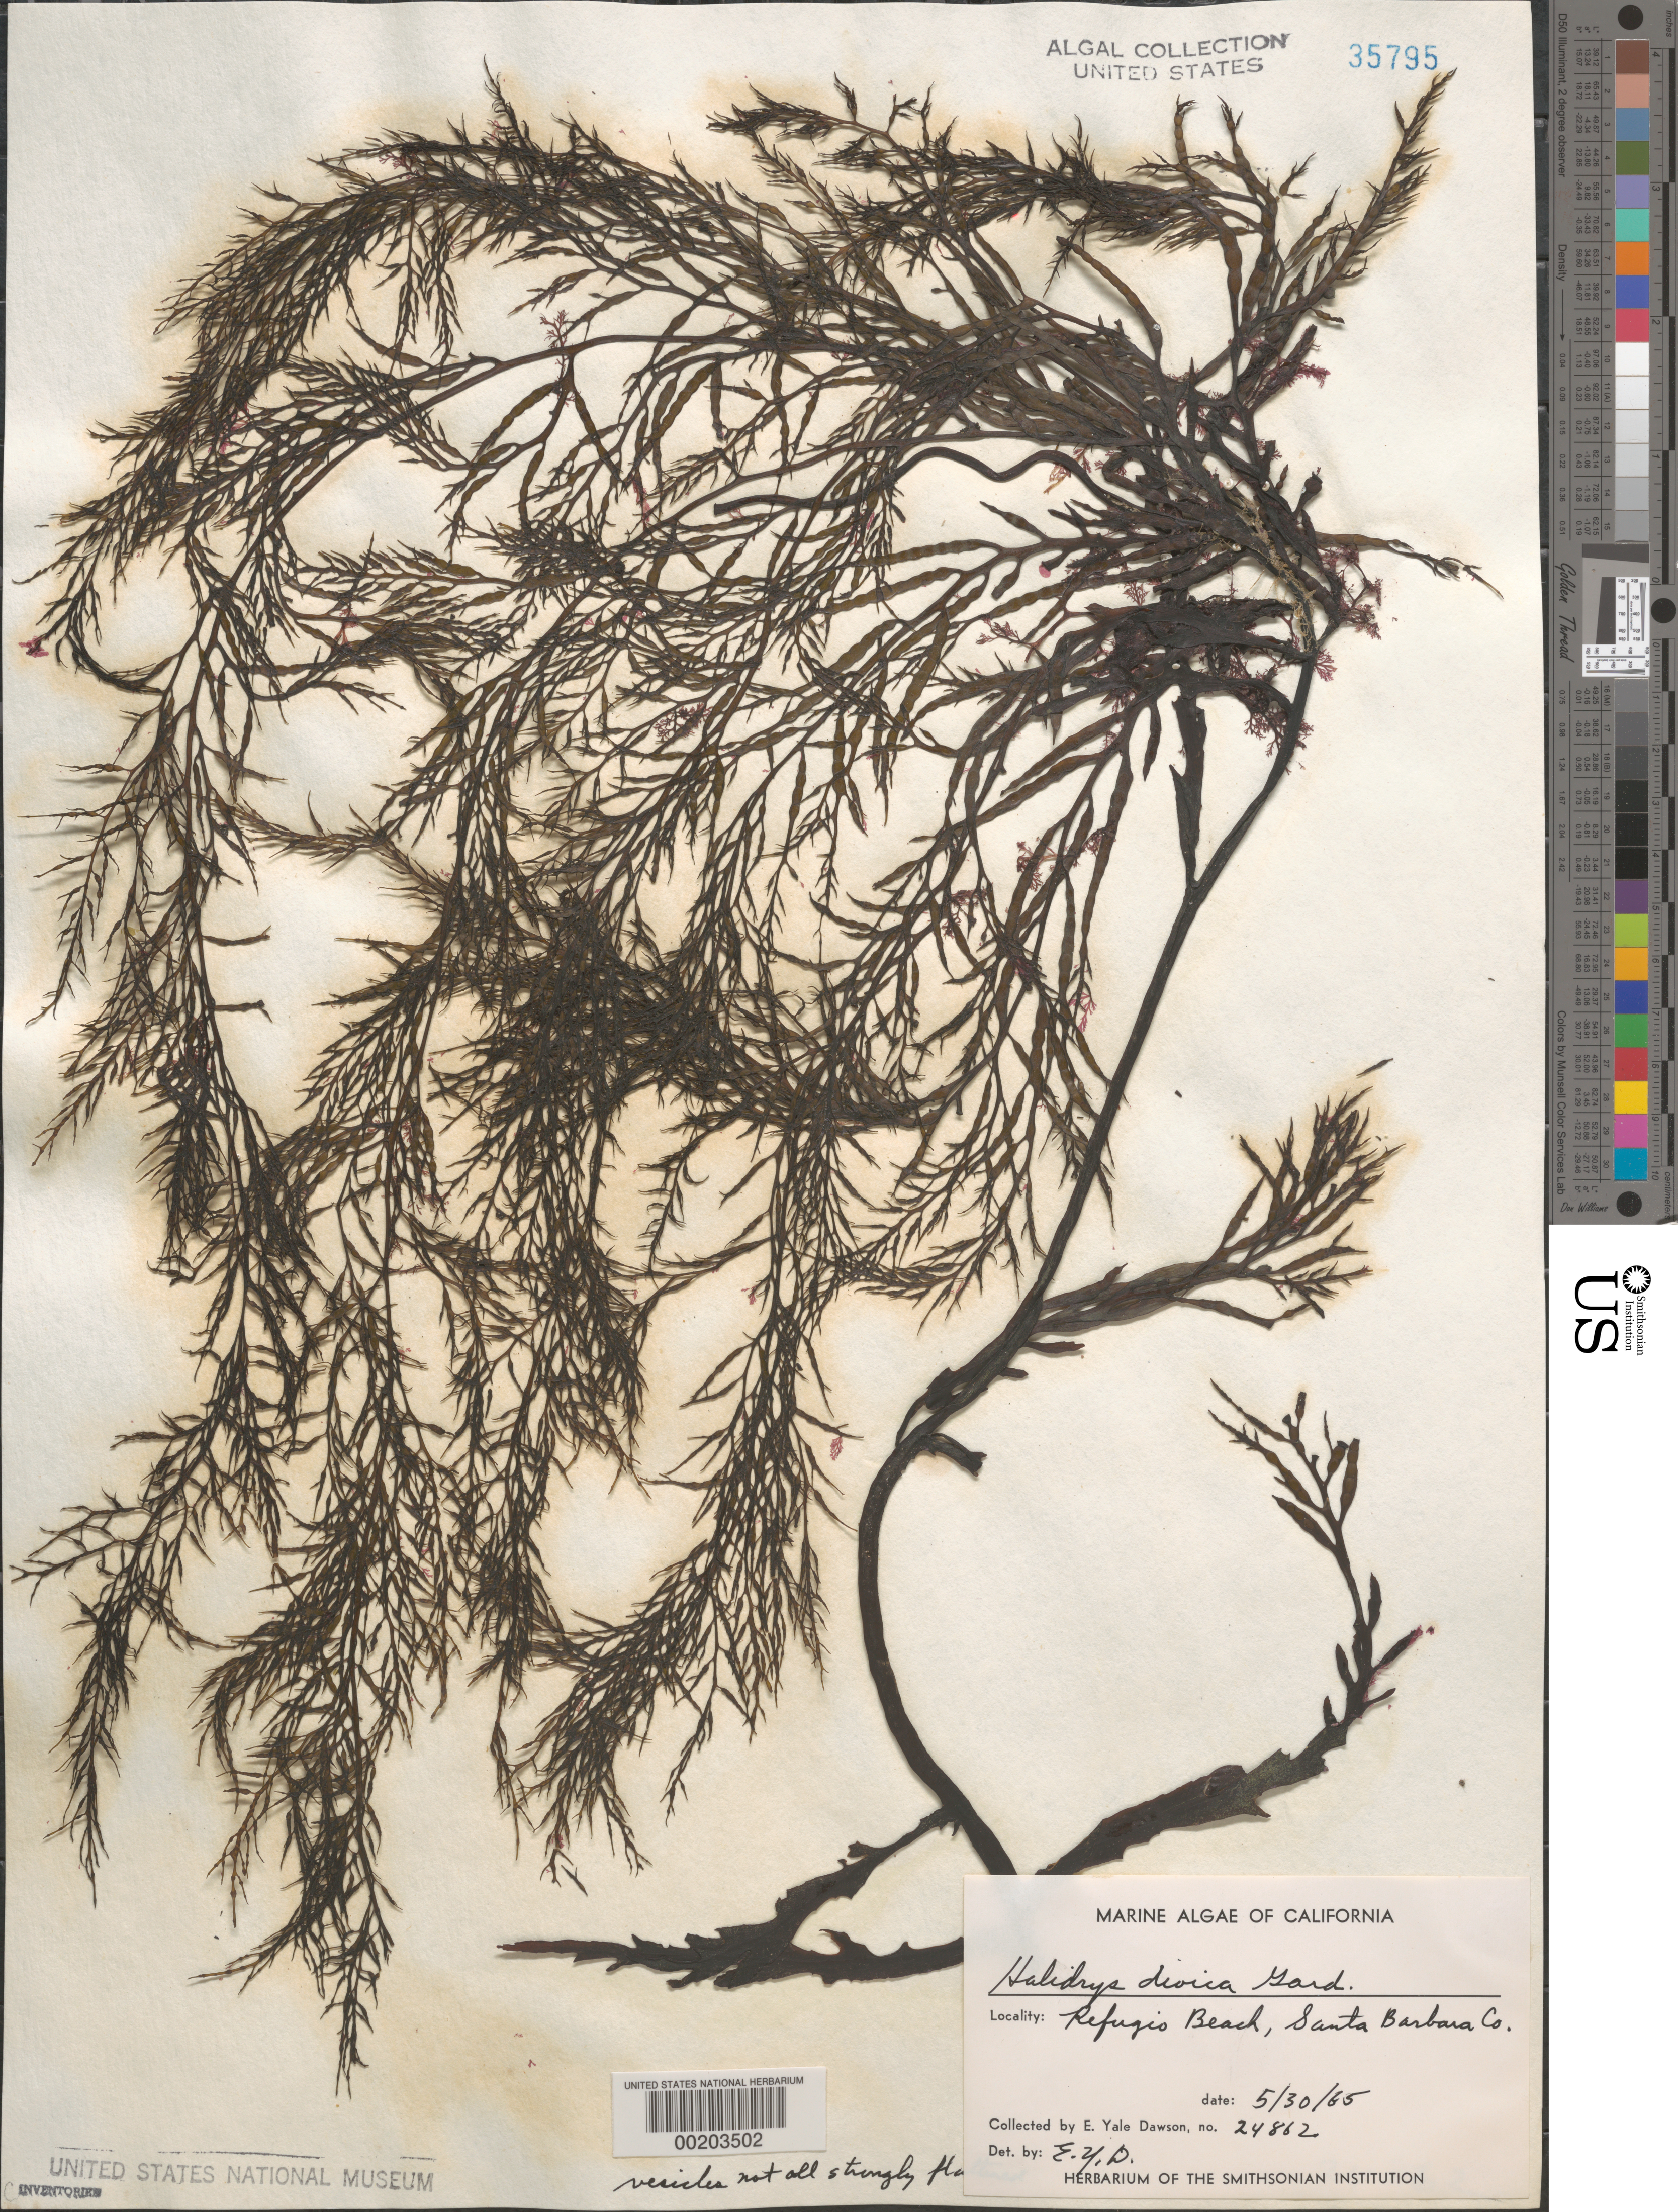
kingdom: Chromista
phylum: Ochrophyta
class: Phaeophyceae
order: Fucales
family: Sargassaceae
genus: Halidrys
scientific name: Halidrys dioica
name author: N.L. Gardner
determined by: Dawson, E. Y.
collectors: E. Y. Dawson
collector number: EYD 24862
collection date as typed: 30 May 1965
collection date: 1965-05-30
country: United States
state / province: California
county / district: Santa Barbara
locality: Refugio Beach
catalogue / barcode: US 35795